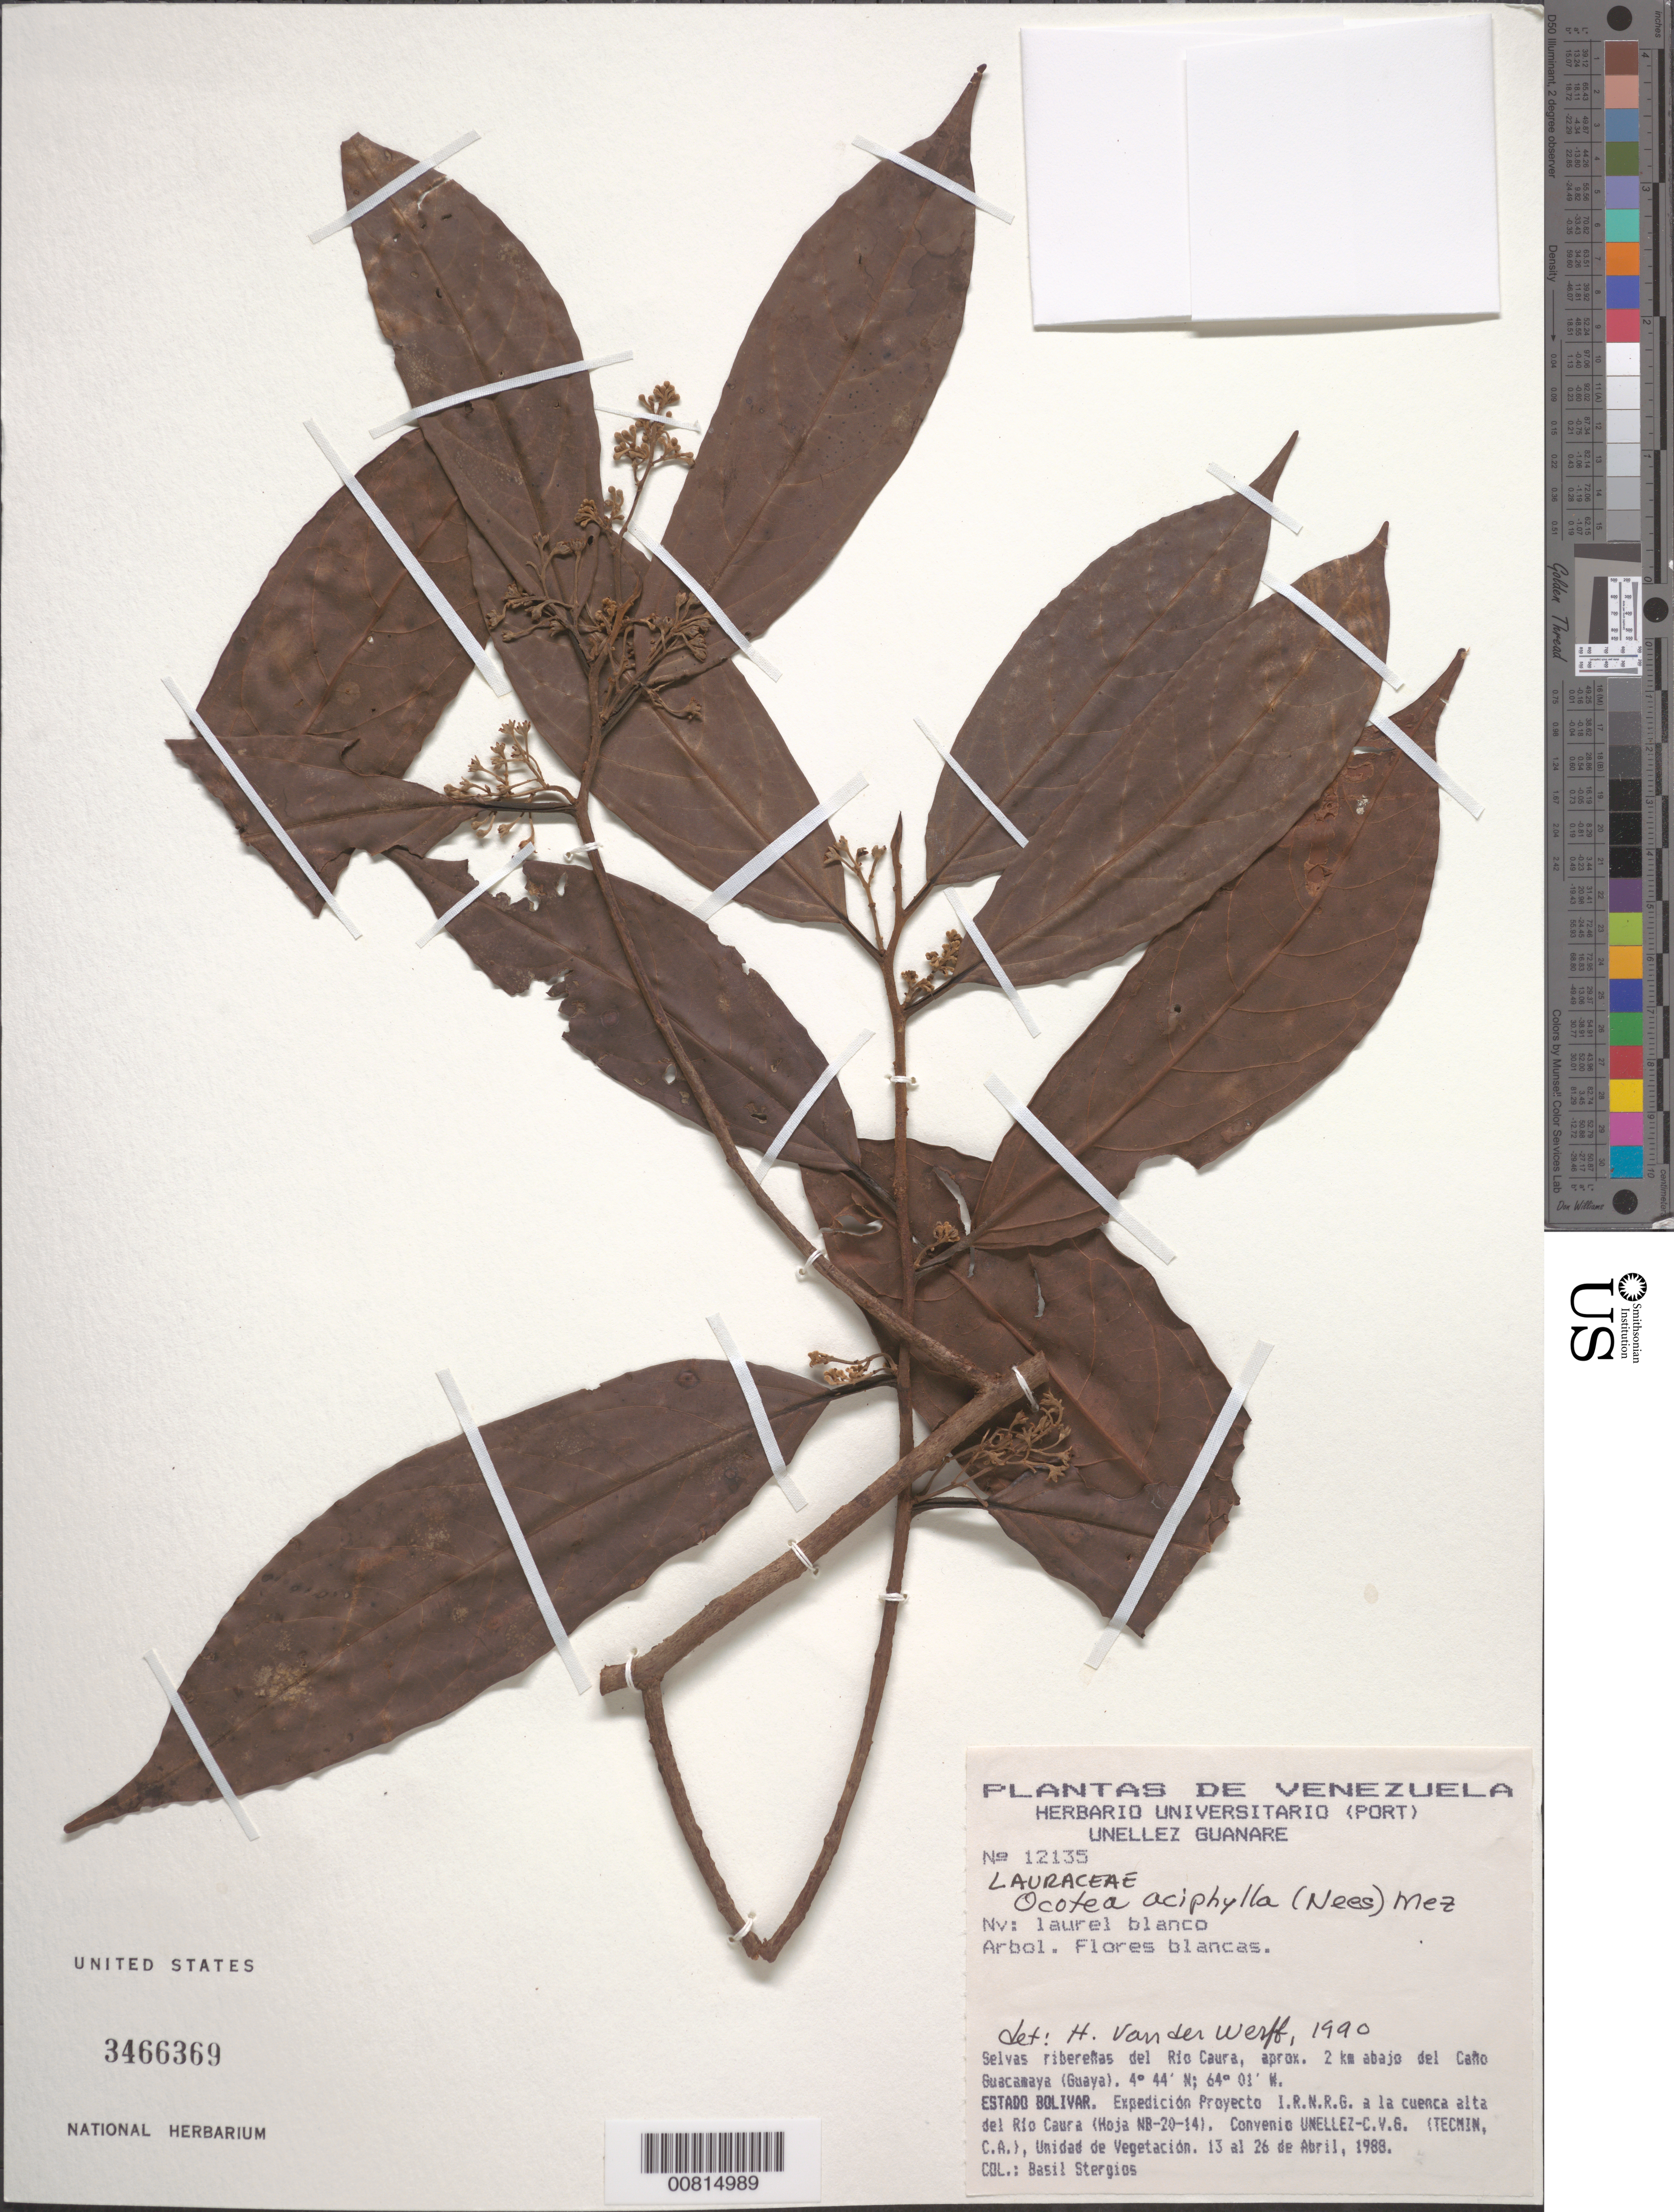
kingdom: Plantae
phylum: Tracheophyta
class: Magnoliopsida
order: Laurales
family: Lauraceae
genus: Ocotea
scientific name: Ocotea aciphylla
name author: (Nees & Mart.) Mez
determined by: van der Werff, H., (MO), Missouri Botanical Garden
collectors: B. G. Stergios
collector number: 12135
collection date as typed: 13-Apr-88 to 26-Apr-88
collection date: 1988-04-13/1988-04-26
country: Venezuela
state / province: Bolívar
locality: Río Caura, 2 km del Caño Guacamaya (Guaya)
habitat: Selvas riberenas del río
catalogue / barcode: US 3466369